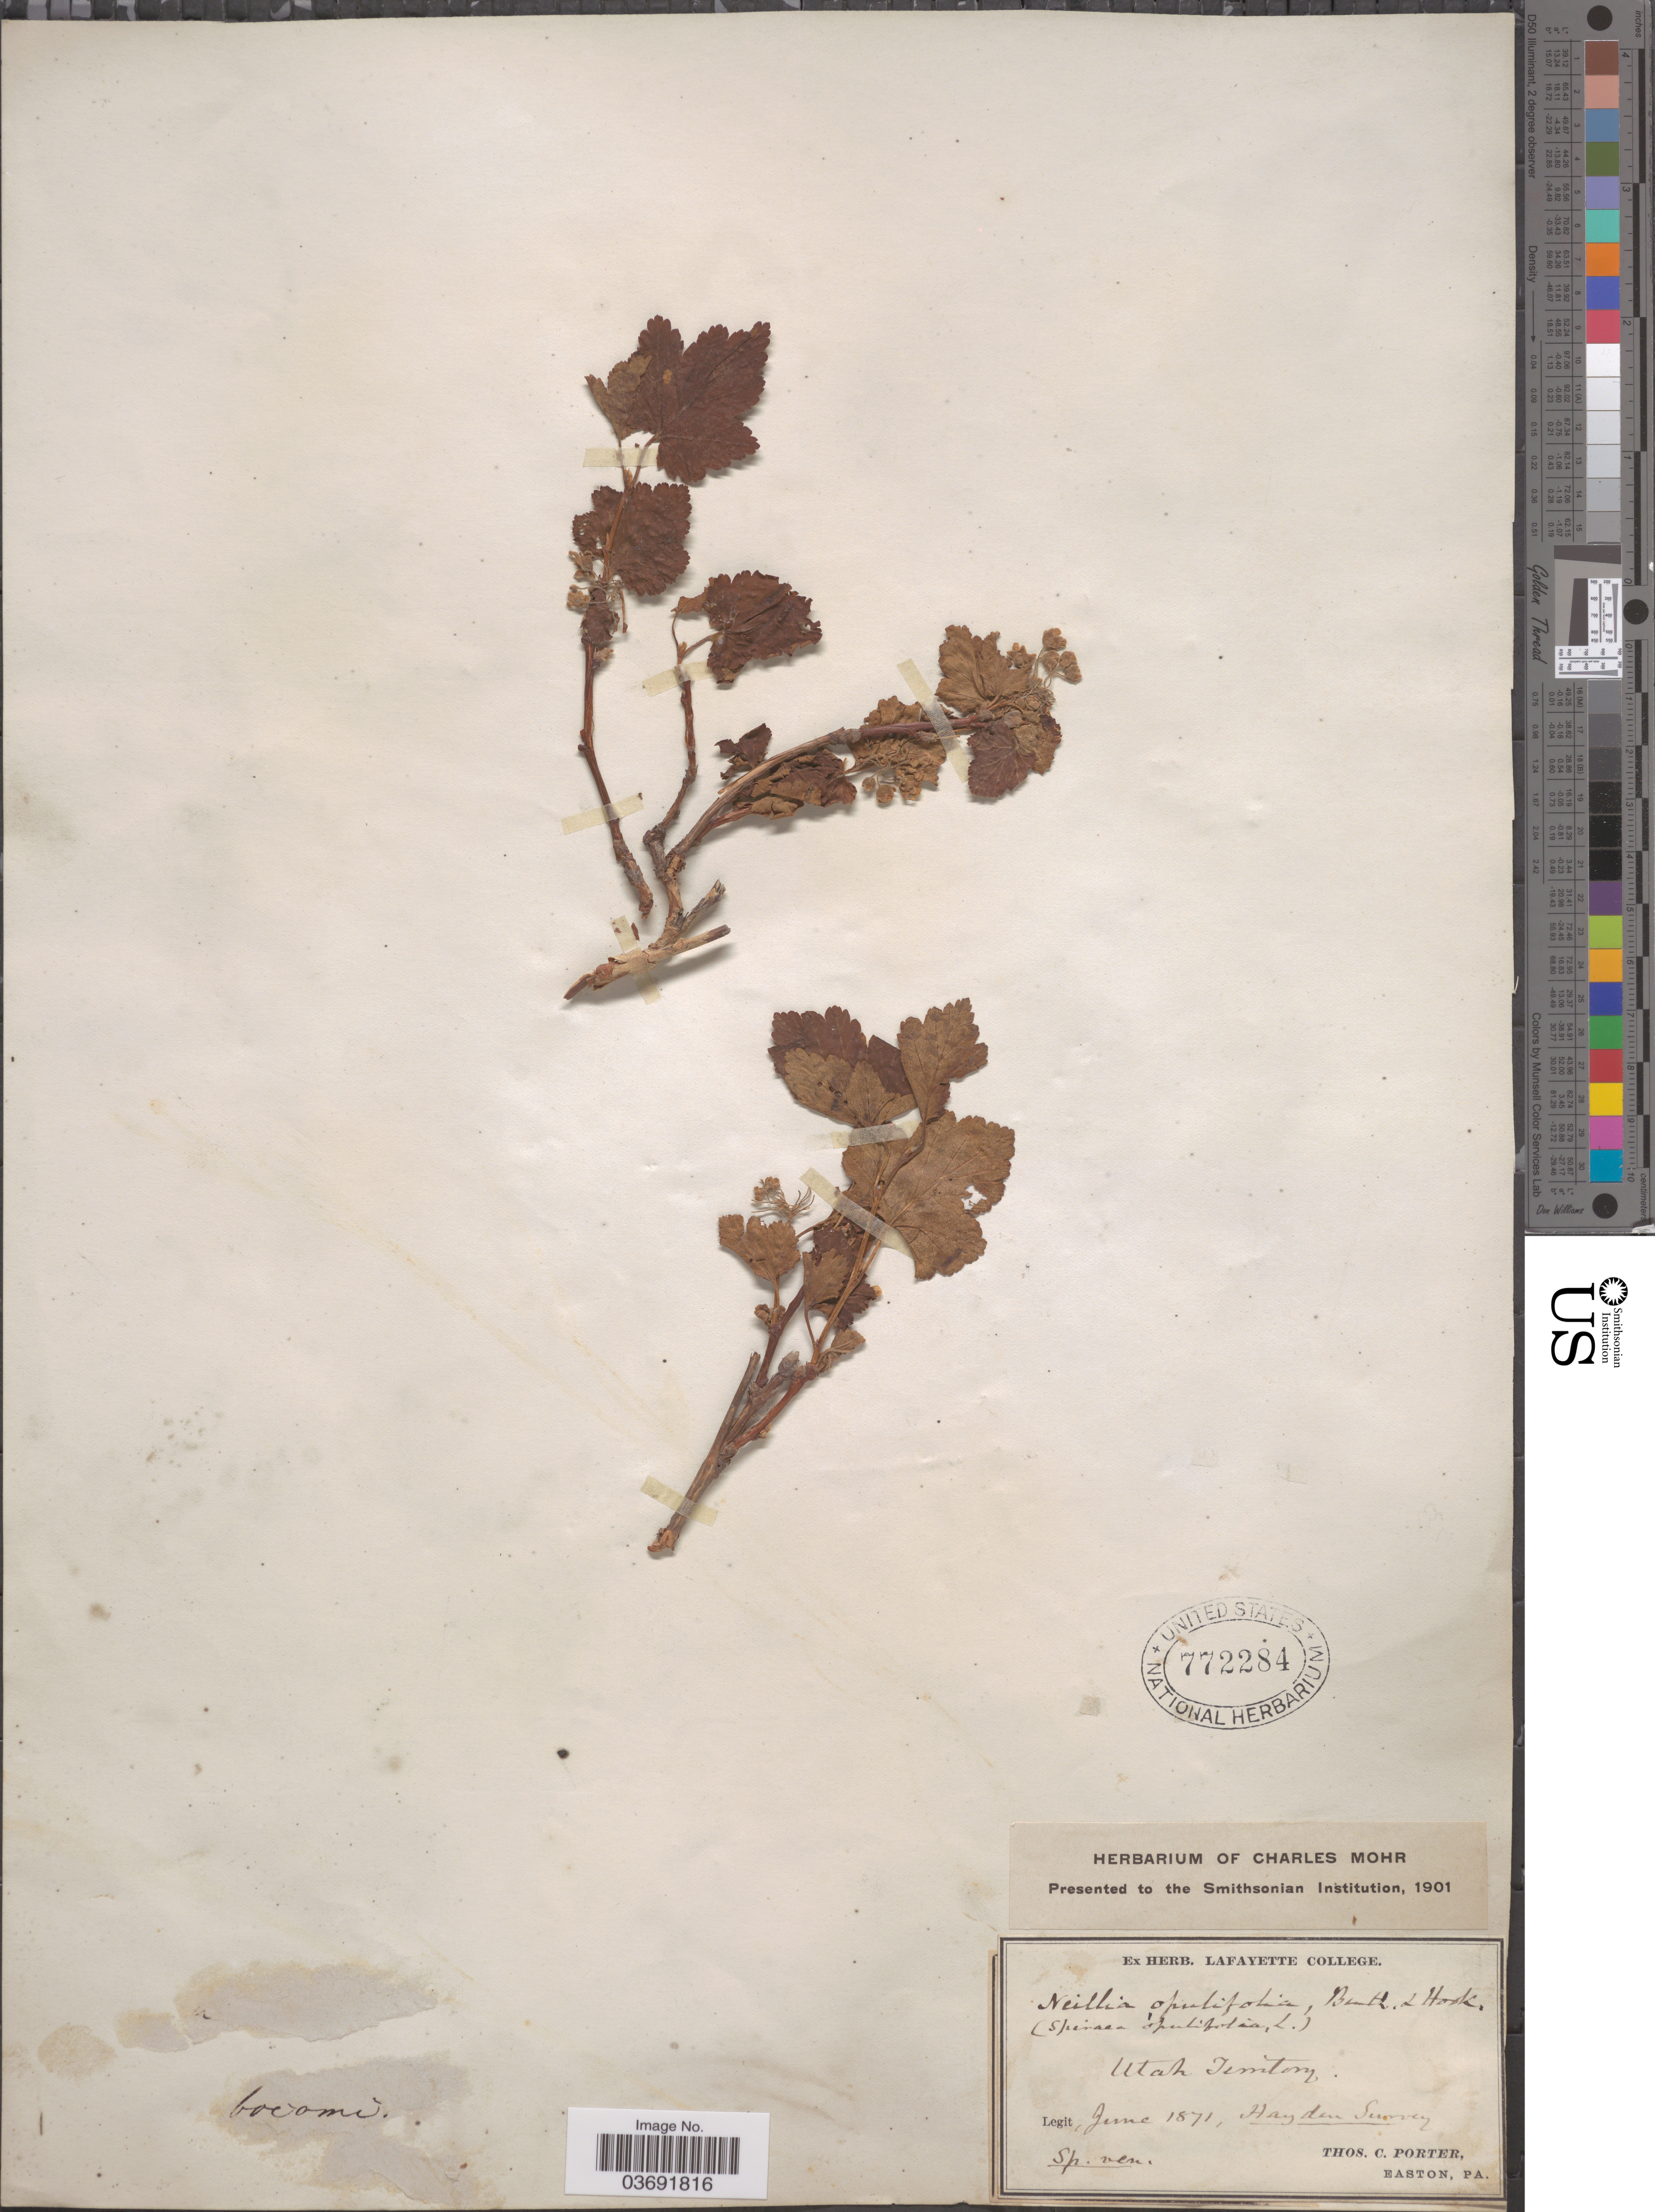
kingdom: Plantae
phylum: Tracheophyta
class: Magnoliopsida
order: Rosales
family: Rosaceae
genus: Physocarpus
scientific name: Physocarpus sp.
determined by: Strong, Mark T., (BOT), Smithsonian Institution - National Museum of Natural History (UNITED STATES)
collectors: T. Porter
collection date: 1871-06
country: United States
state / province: Utah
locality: Utah Territory. Hayden Survey.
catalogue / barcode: US 772284